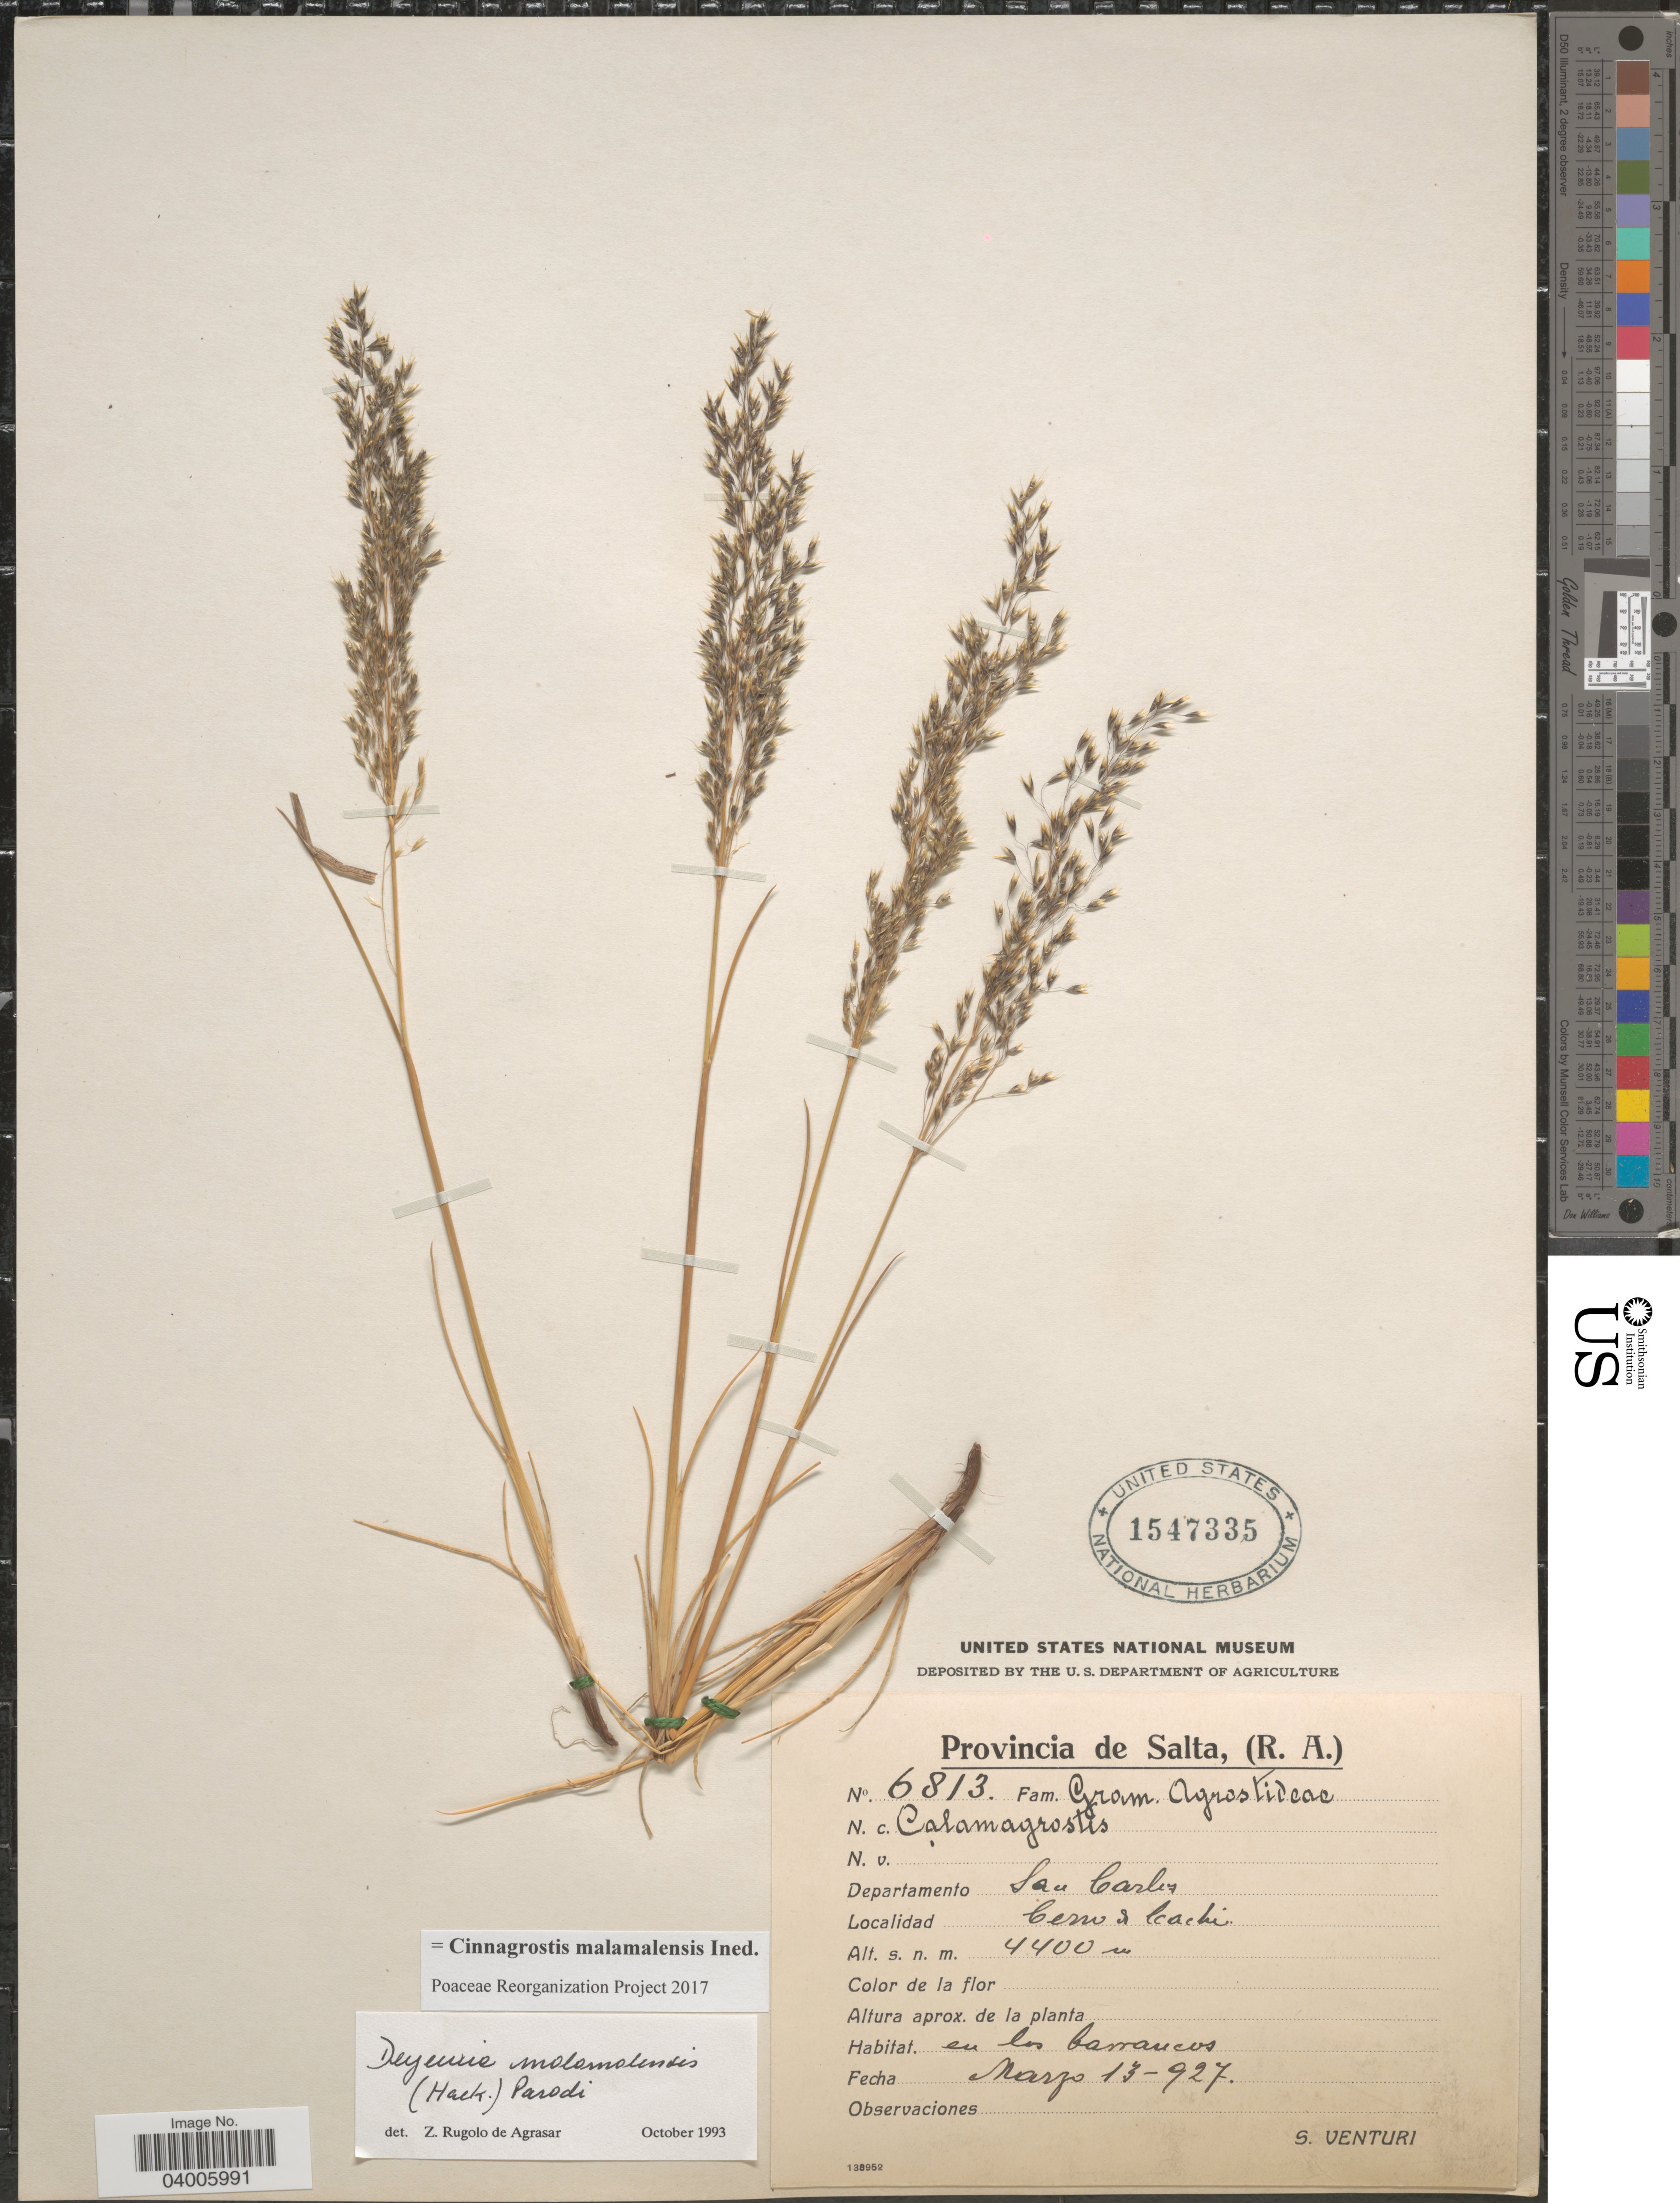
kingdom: Plantae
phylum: Tracheophyta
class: Liliopsida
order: Poales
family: Poaceae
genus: Cinnagrostis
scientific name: Cinnagrostis malamalensis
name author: (Hack.) P.M. Peterson et al.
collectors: S. Venturi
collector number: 6813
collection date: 1927-03-13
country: Argentina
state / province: Salta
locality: Departamento San Carlos. Cerro de Cachi.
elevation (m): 4400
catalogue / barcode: US 1547335